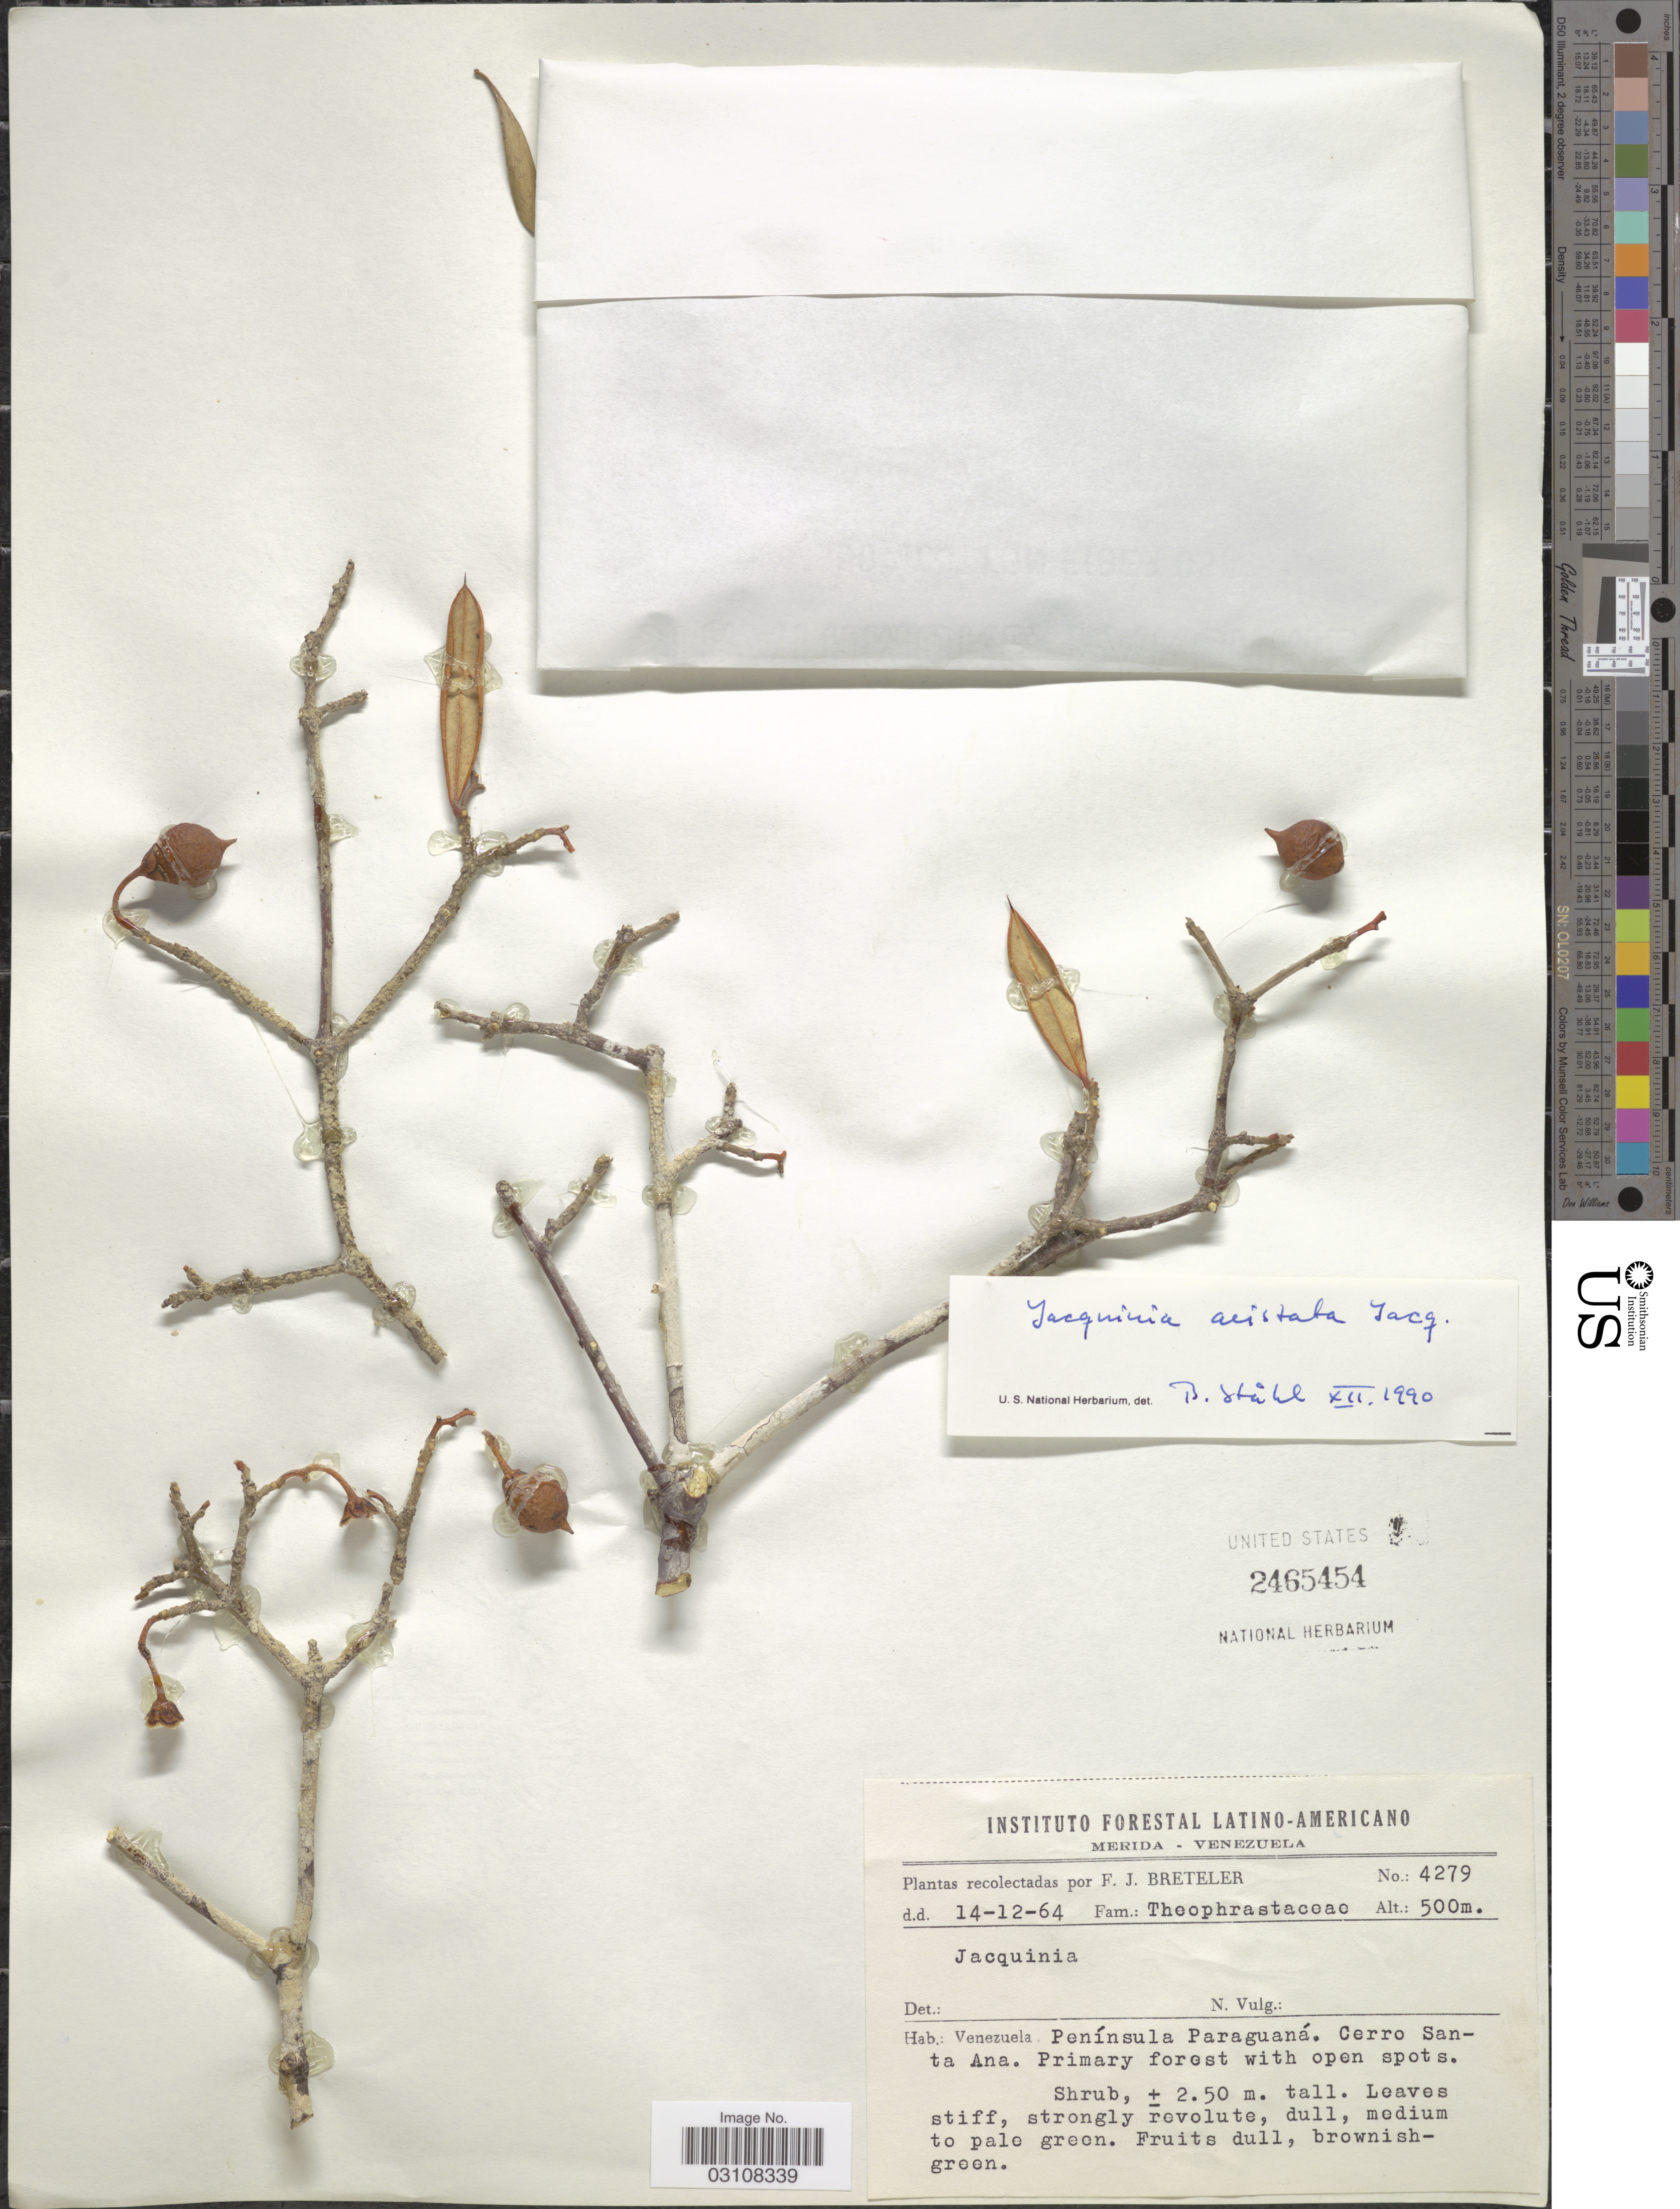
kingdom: Plantae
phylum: Tracheophyta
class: Magnoliopsida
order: Ericales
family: Primulaceae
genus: Bonellia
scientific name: Bonellia frutescens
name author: (Mill.) B. Ståhl & Källersjö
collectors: F. J. Breteler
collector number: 4279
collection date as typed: Transcribed d/m/y: 14/12/64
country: Venezuela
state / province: Mérida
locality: Península Paraguaná. Cerro Santa Ana.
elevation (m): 500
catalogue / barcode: US 2465454